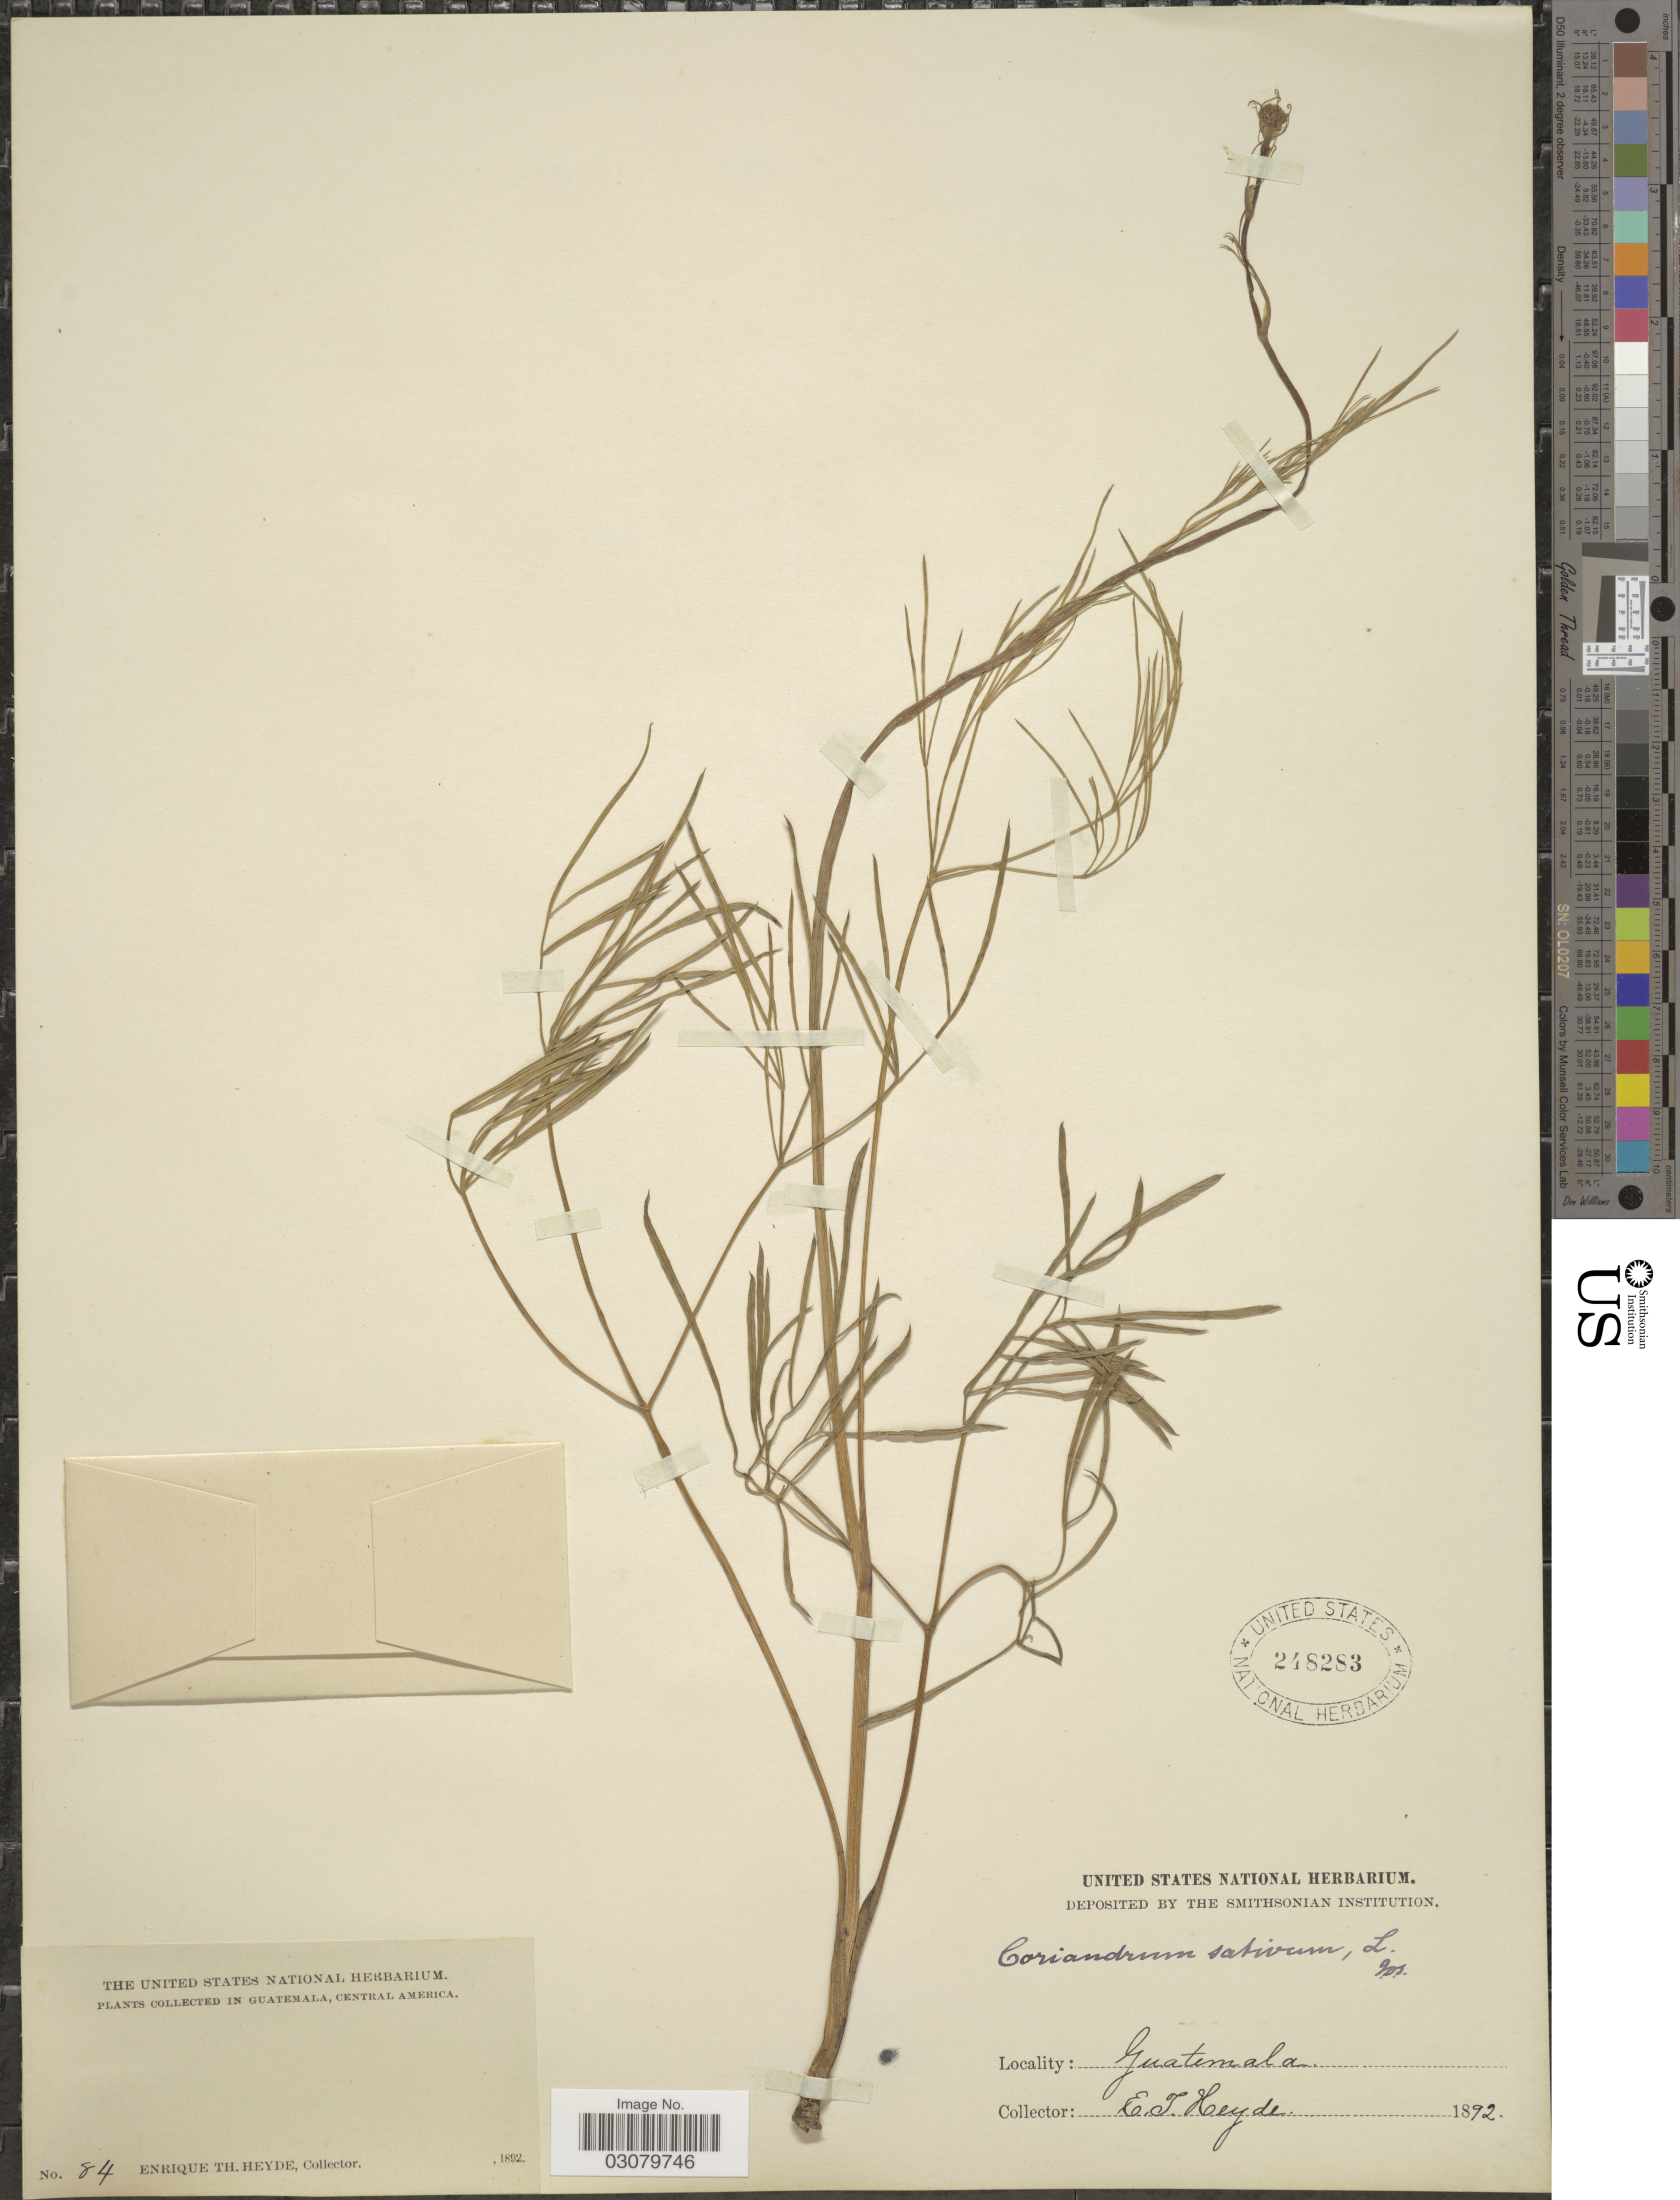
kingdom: Plantae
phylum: Tracheophyta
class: Magnoliopsida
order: Apiales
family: Apiaceae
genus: Coriandrum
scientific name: Coriandrum sativum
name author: L.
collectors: E. T. Heyde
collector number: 84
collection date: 1892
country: Guatemala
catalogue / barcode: US 248283